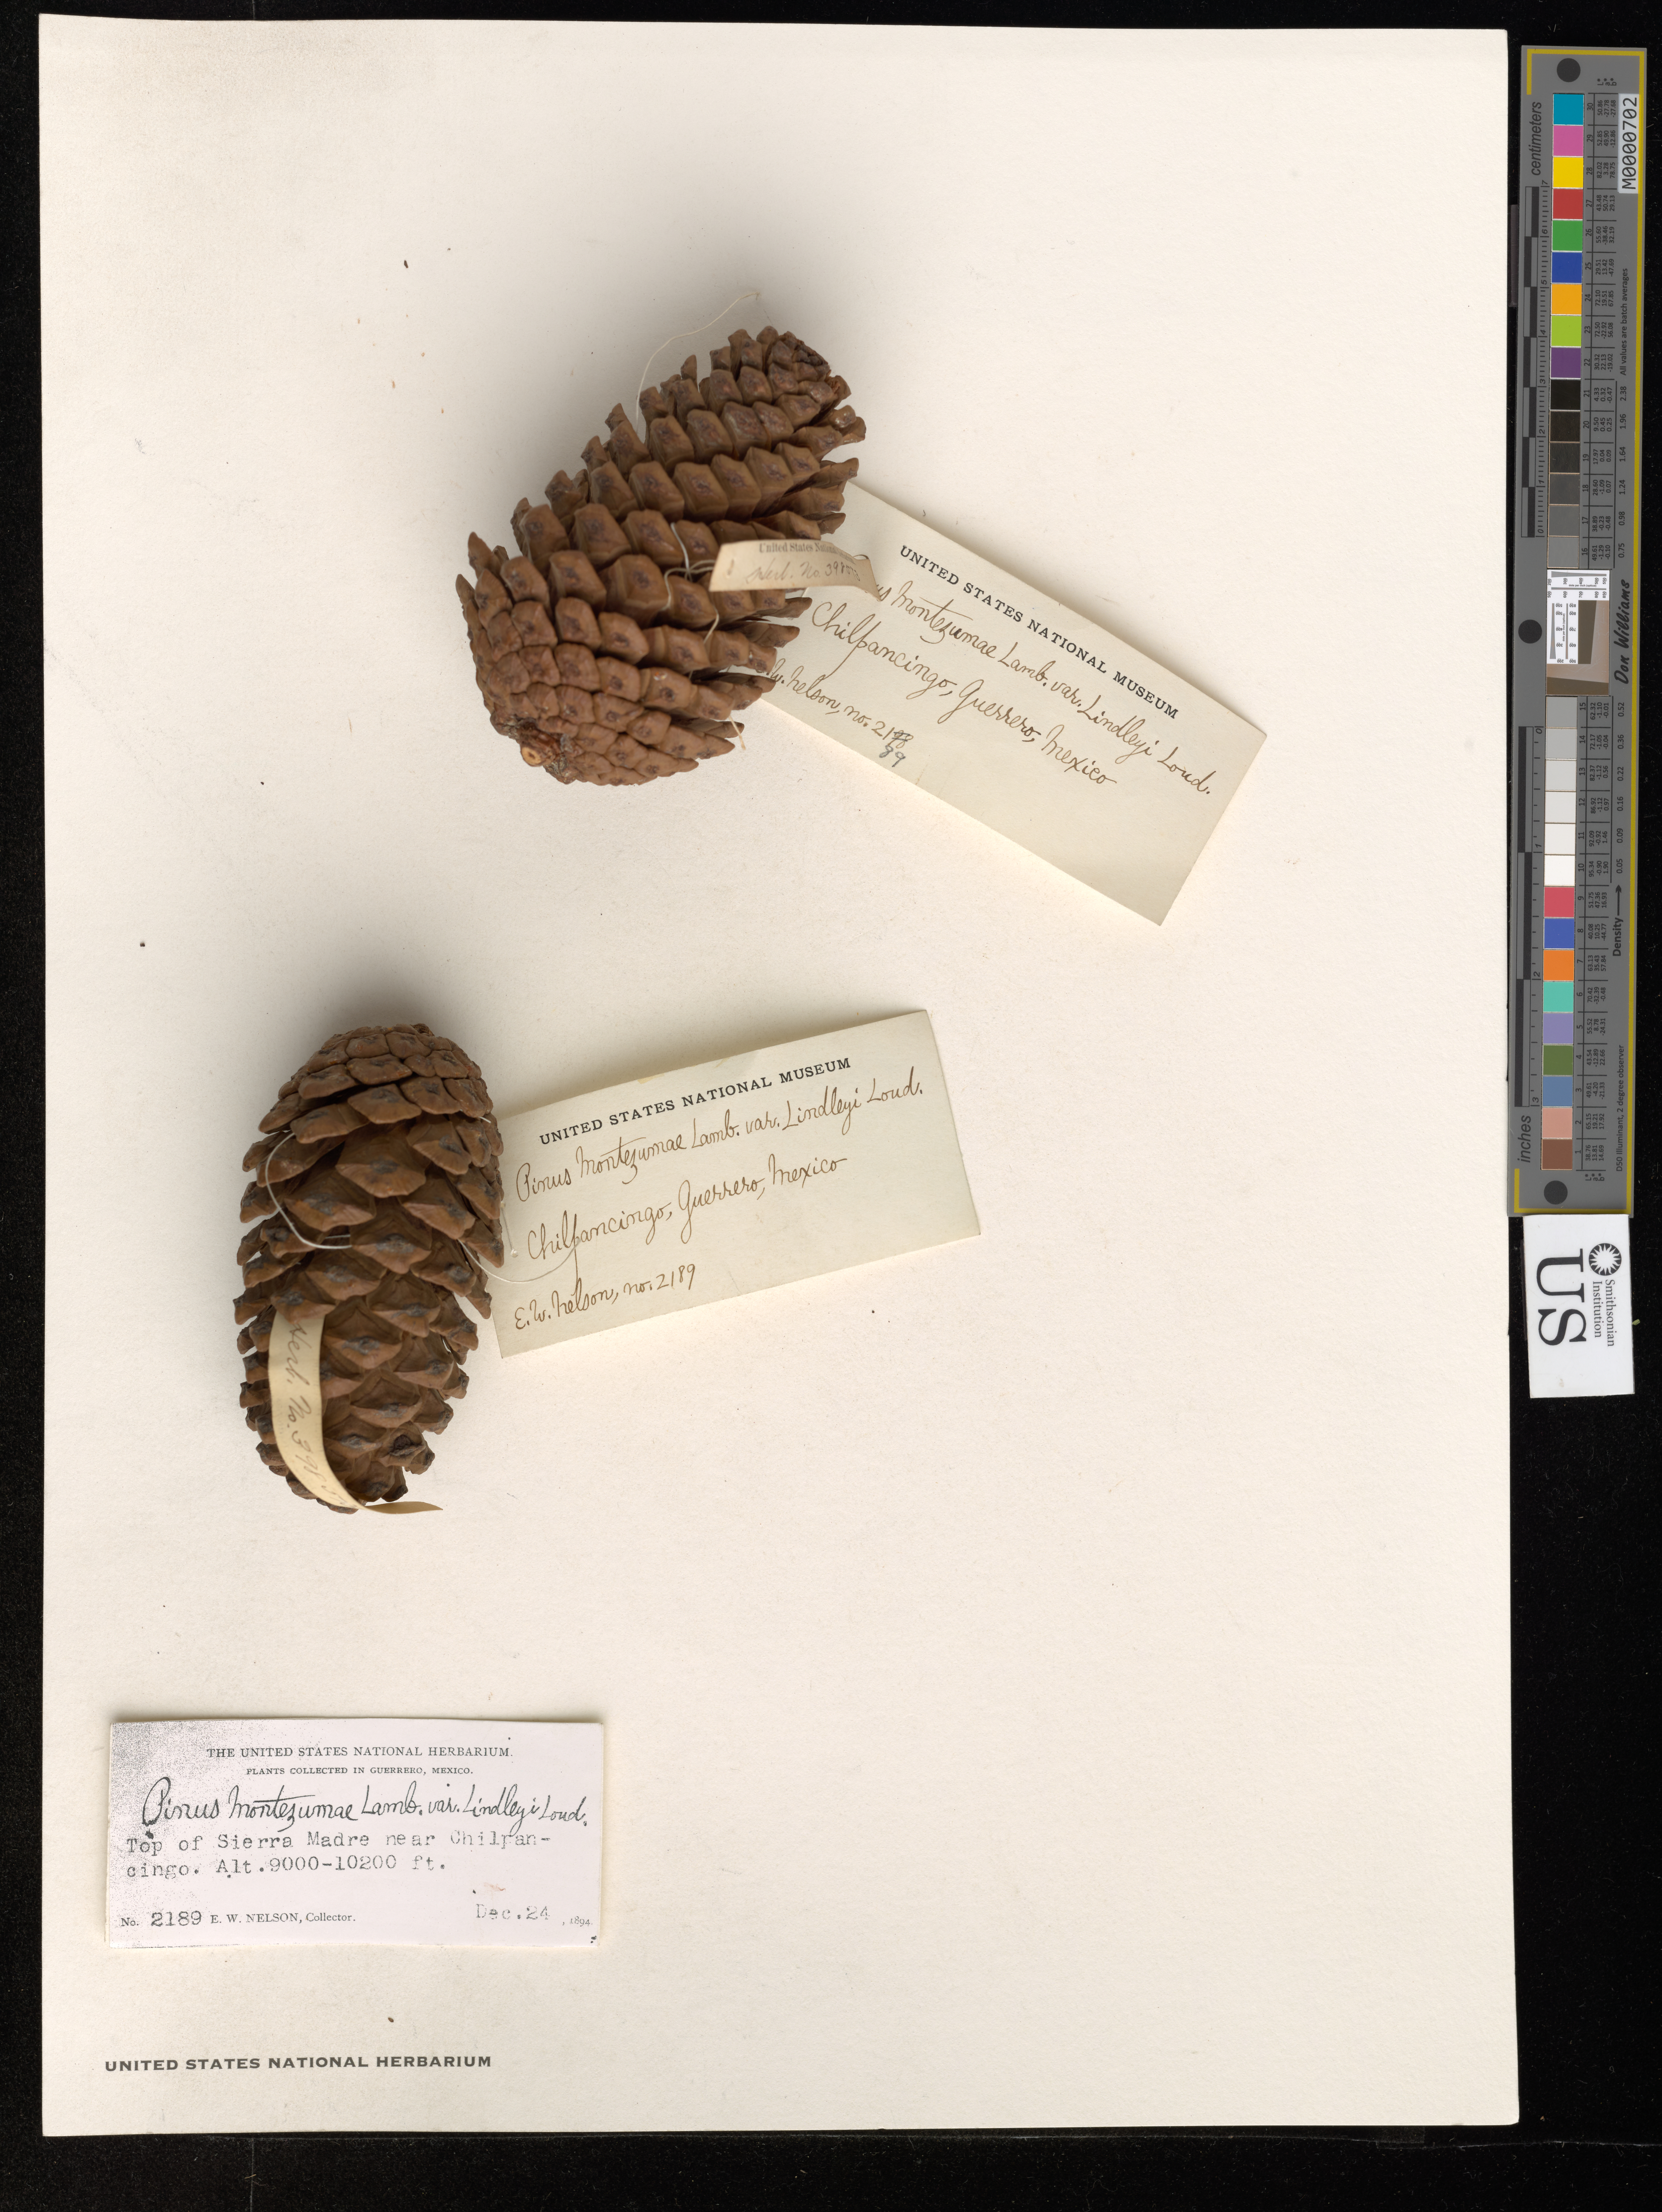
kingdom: Plantae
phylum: Tracheophyta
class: Pinopsida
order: Pinales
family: Pinaceae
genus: Pinus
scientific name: Pinus montezumae var. lindleyi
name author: Loudon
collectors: E. W. Nelson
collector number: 2189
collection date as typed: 24 Dec 1894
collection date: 1894-12-24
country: Mexico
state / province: Guerrero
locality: Top of Sierra Madre near Chilpancingo.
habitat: Top of Sierra.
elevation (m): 2743